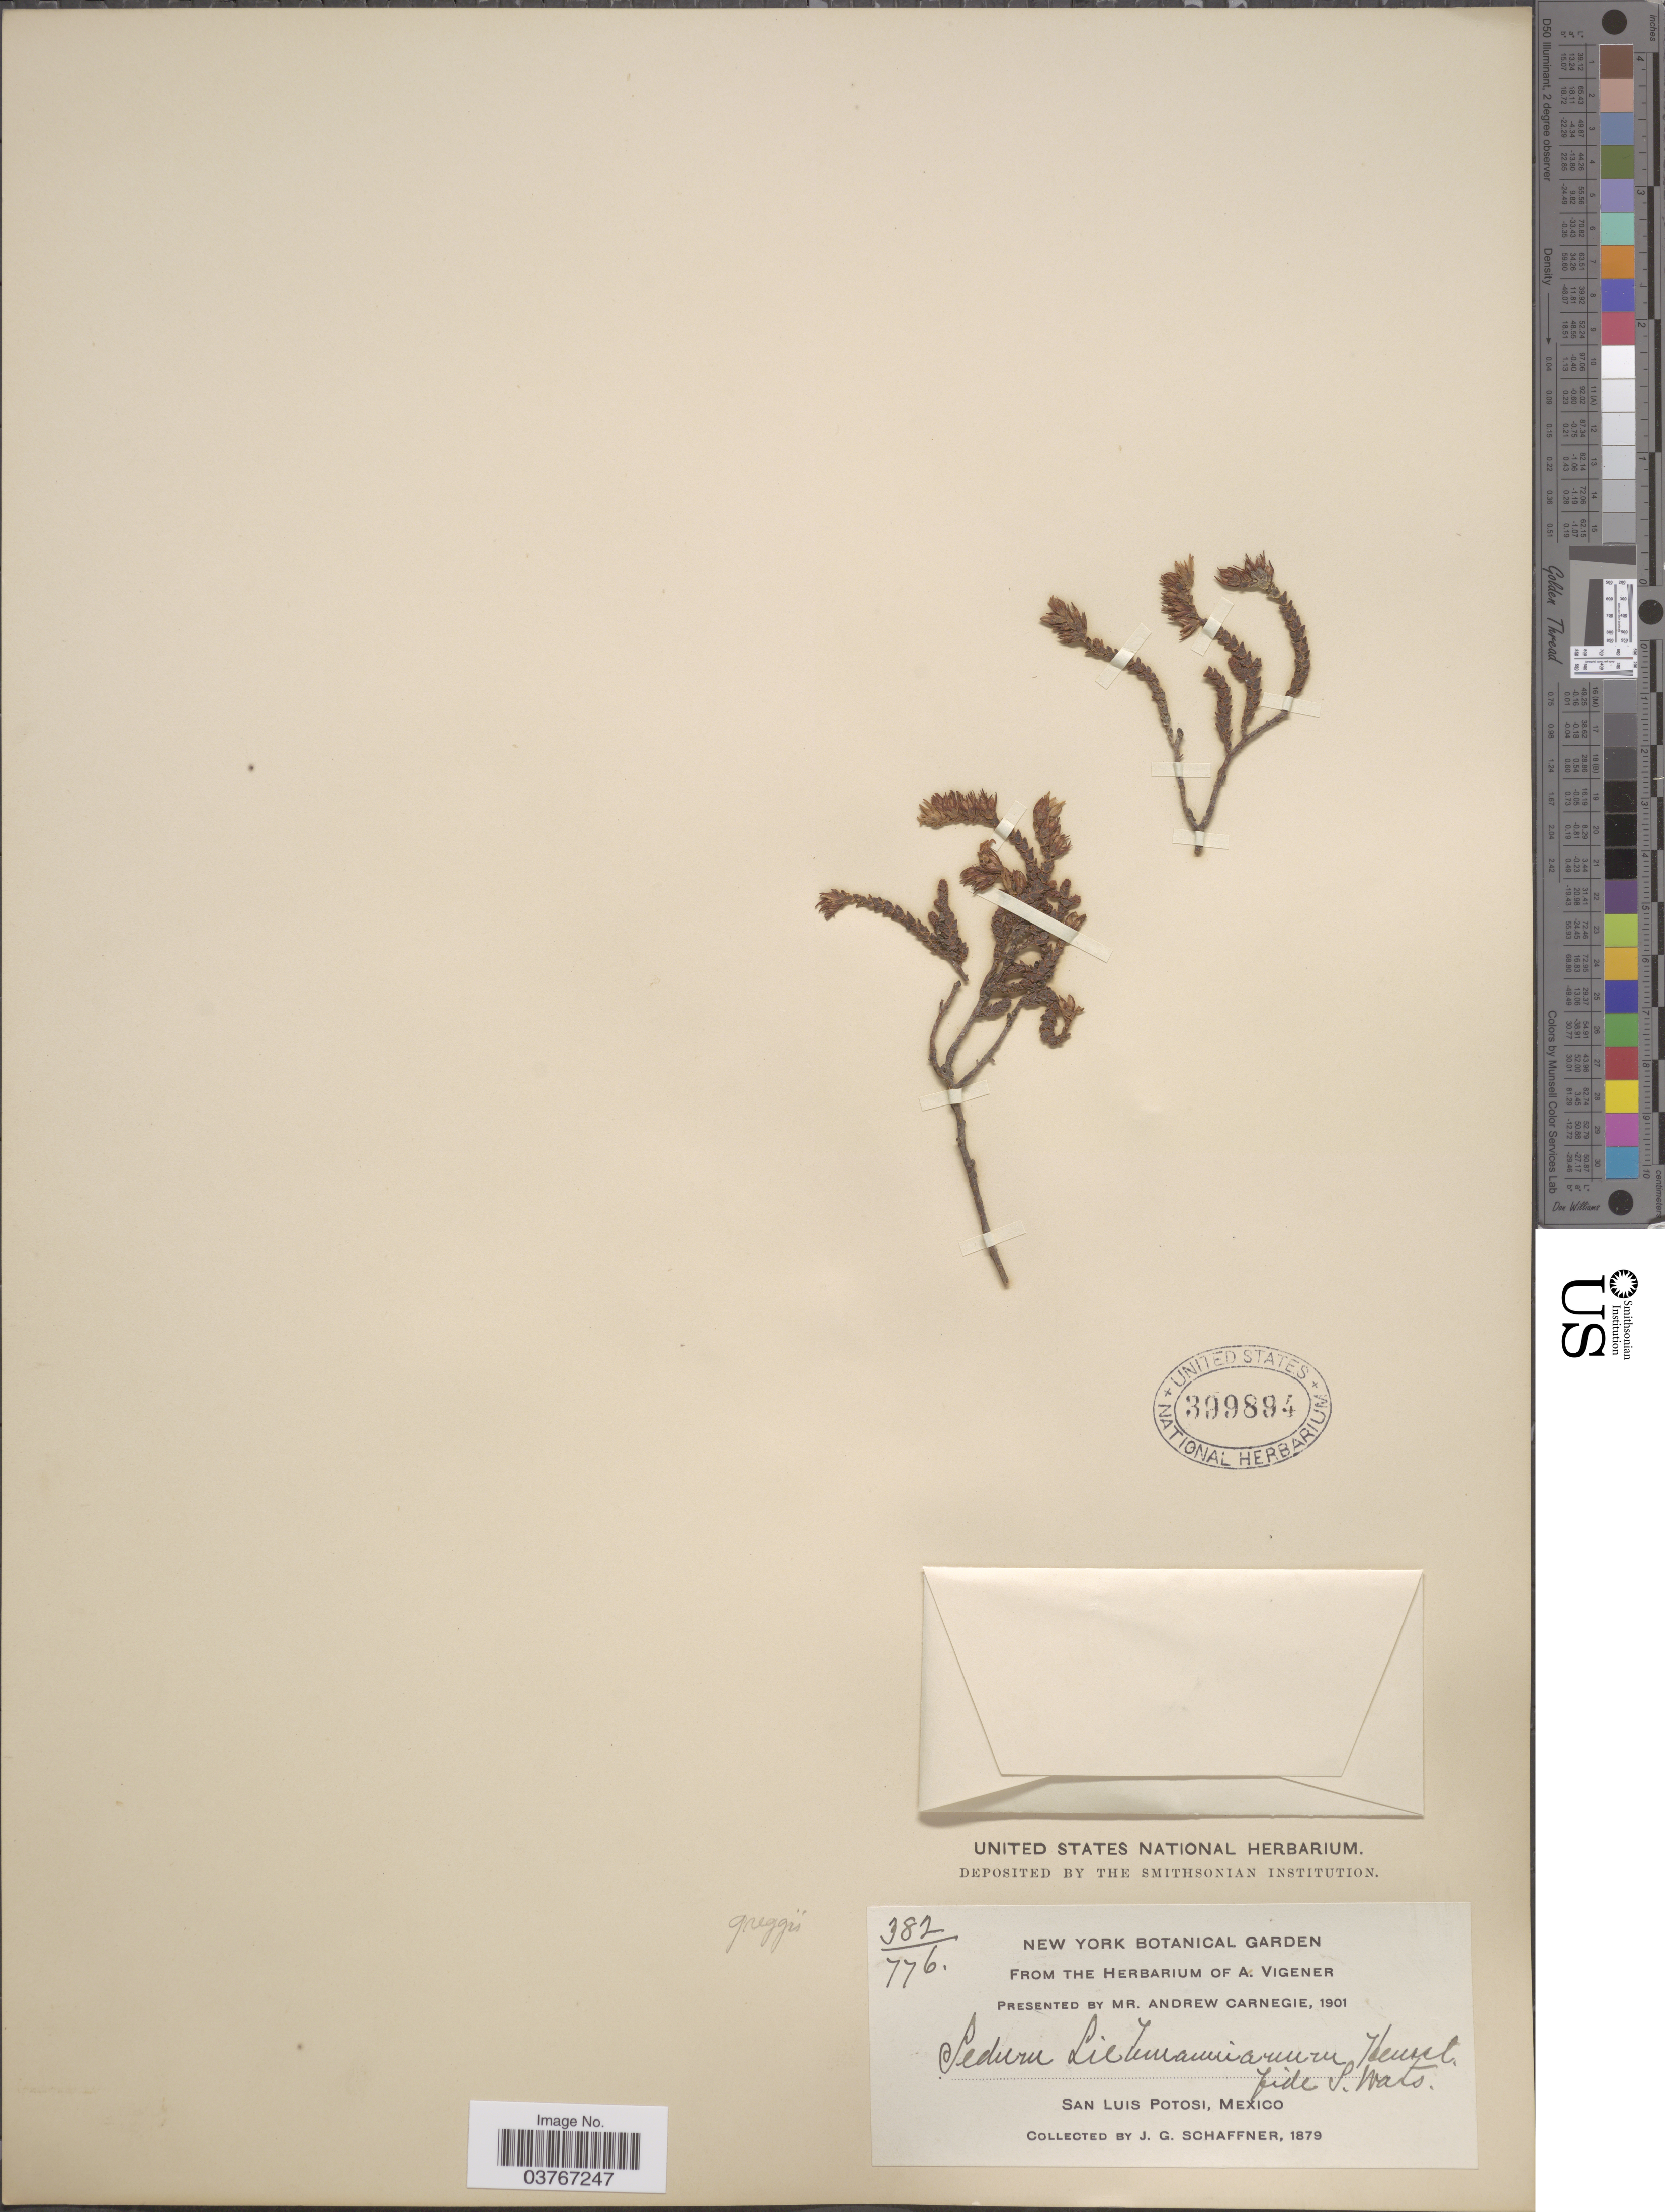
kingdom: Plantae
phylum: Tracheophyta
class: Magnoliopsida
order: Saxifragales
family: Crassulaceae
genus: Sedum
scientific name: Sedum moranense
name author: Kunth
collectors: J. G. Schaffner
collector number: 382/776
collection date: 1879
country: Mexico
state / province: San Luis Potosí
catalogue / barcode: US 399894